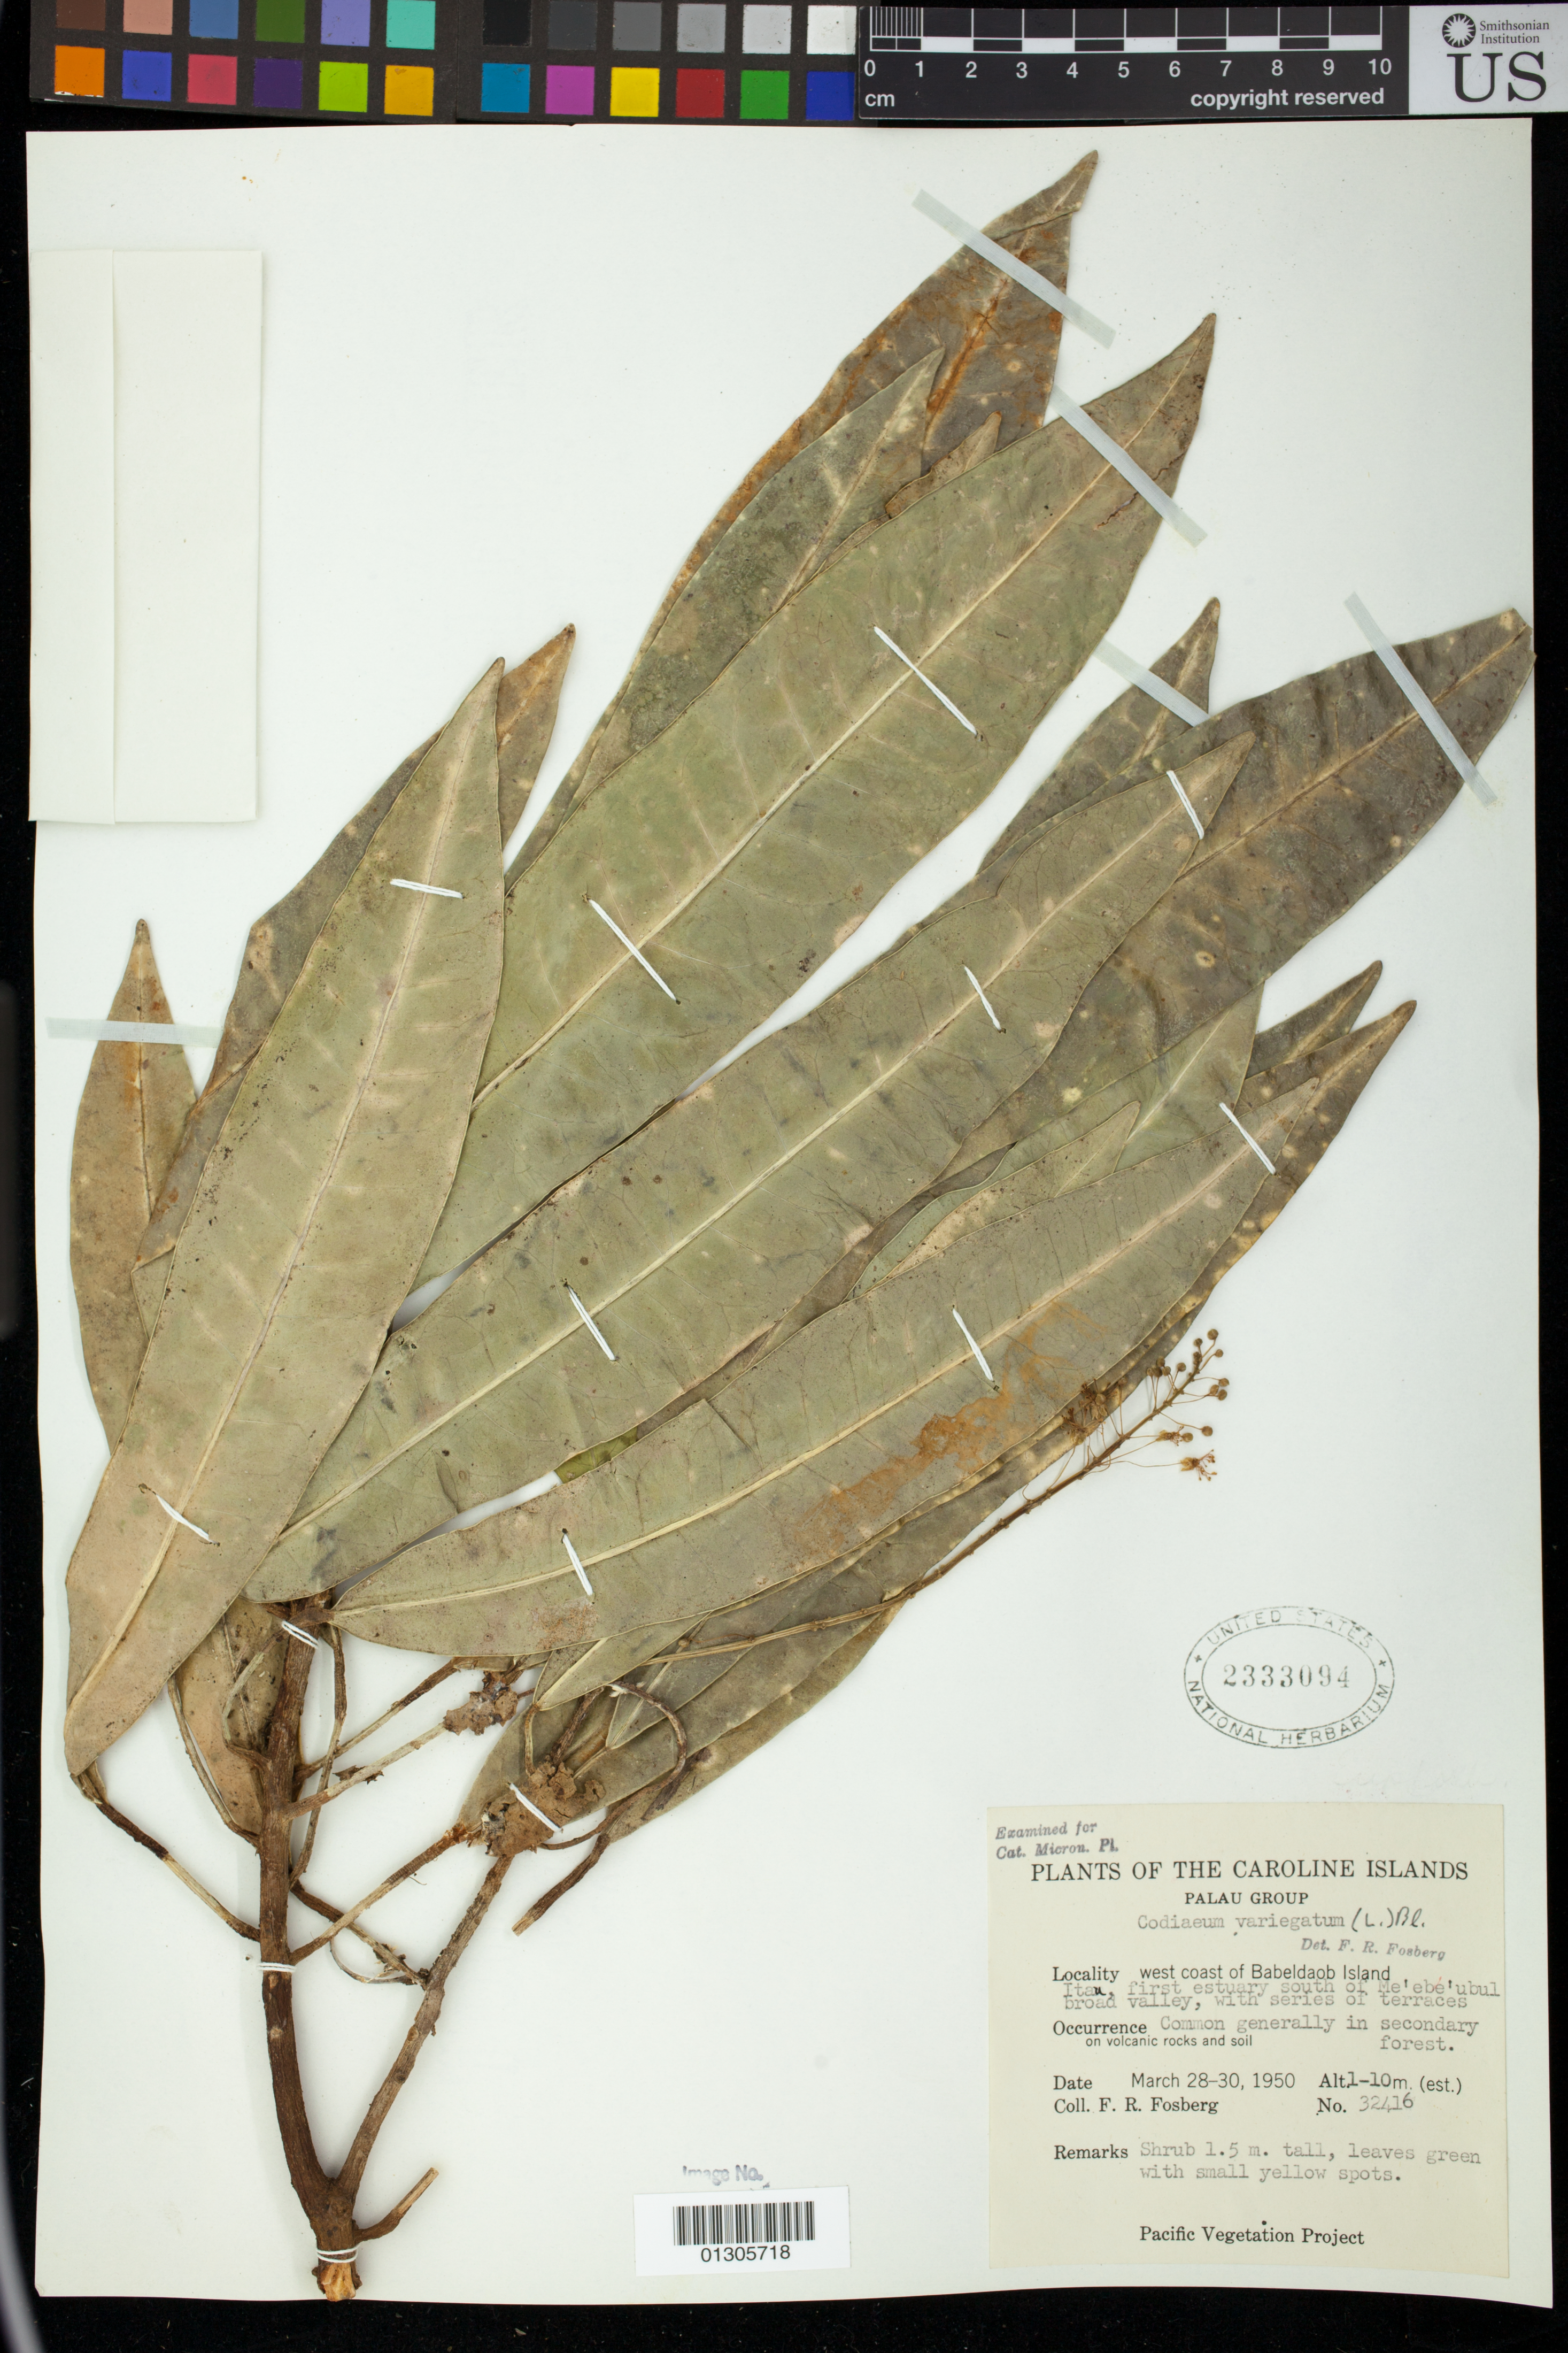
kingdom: Plantae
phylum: Tracheophyta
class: Magnoliopsida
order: Malpighiales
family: Euphorbiaceae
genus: Codiaeum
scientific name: Codiaeum variegatum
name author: (L.) Rumph. ex A. Juss.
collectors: F. R. Fosberg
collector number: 32416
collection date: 1950-03-28/1950-03-30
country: Palau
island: Babeldaob [Babelthuap]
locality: Itau, first estuary south of Me'ebe'ubul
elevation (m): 1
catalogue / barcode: US 2333094